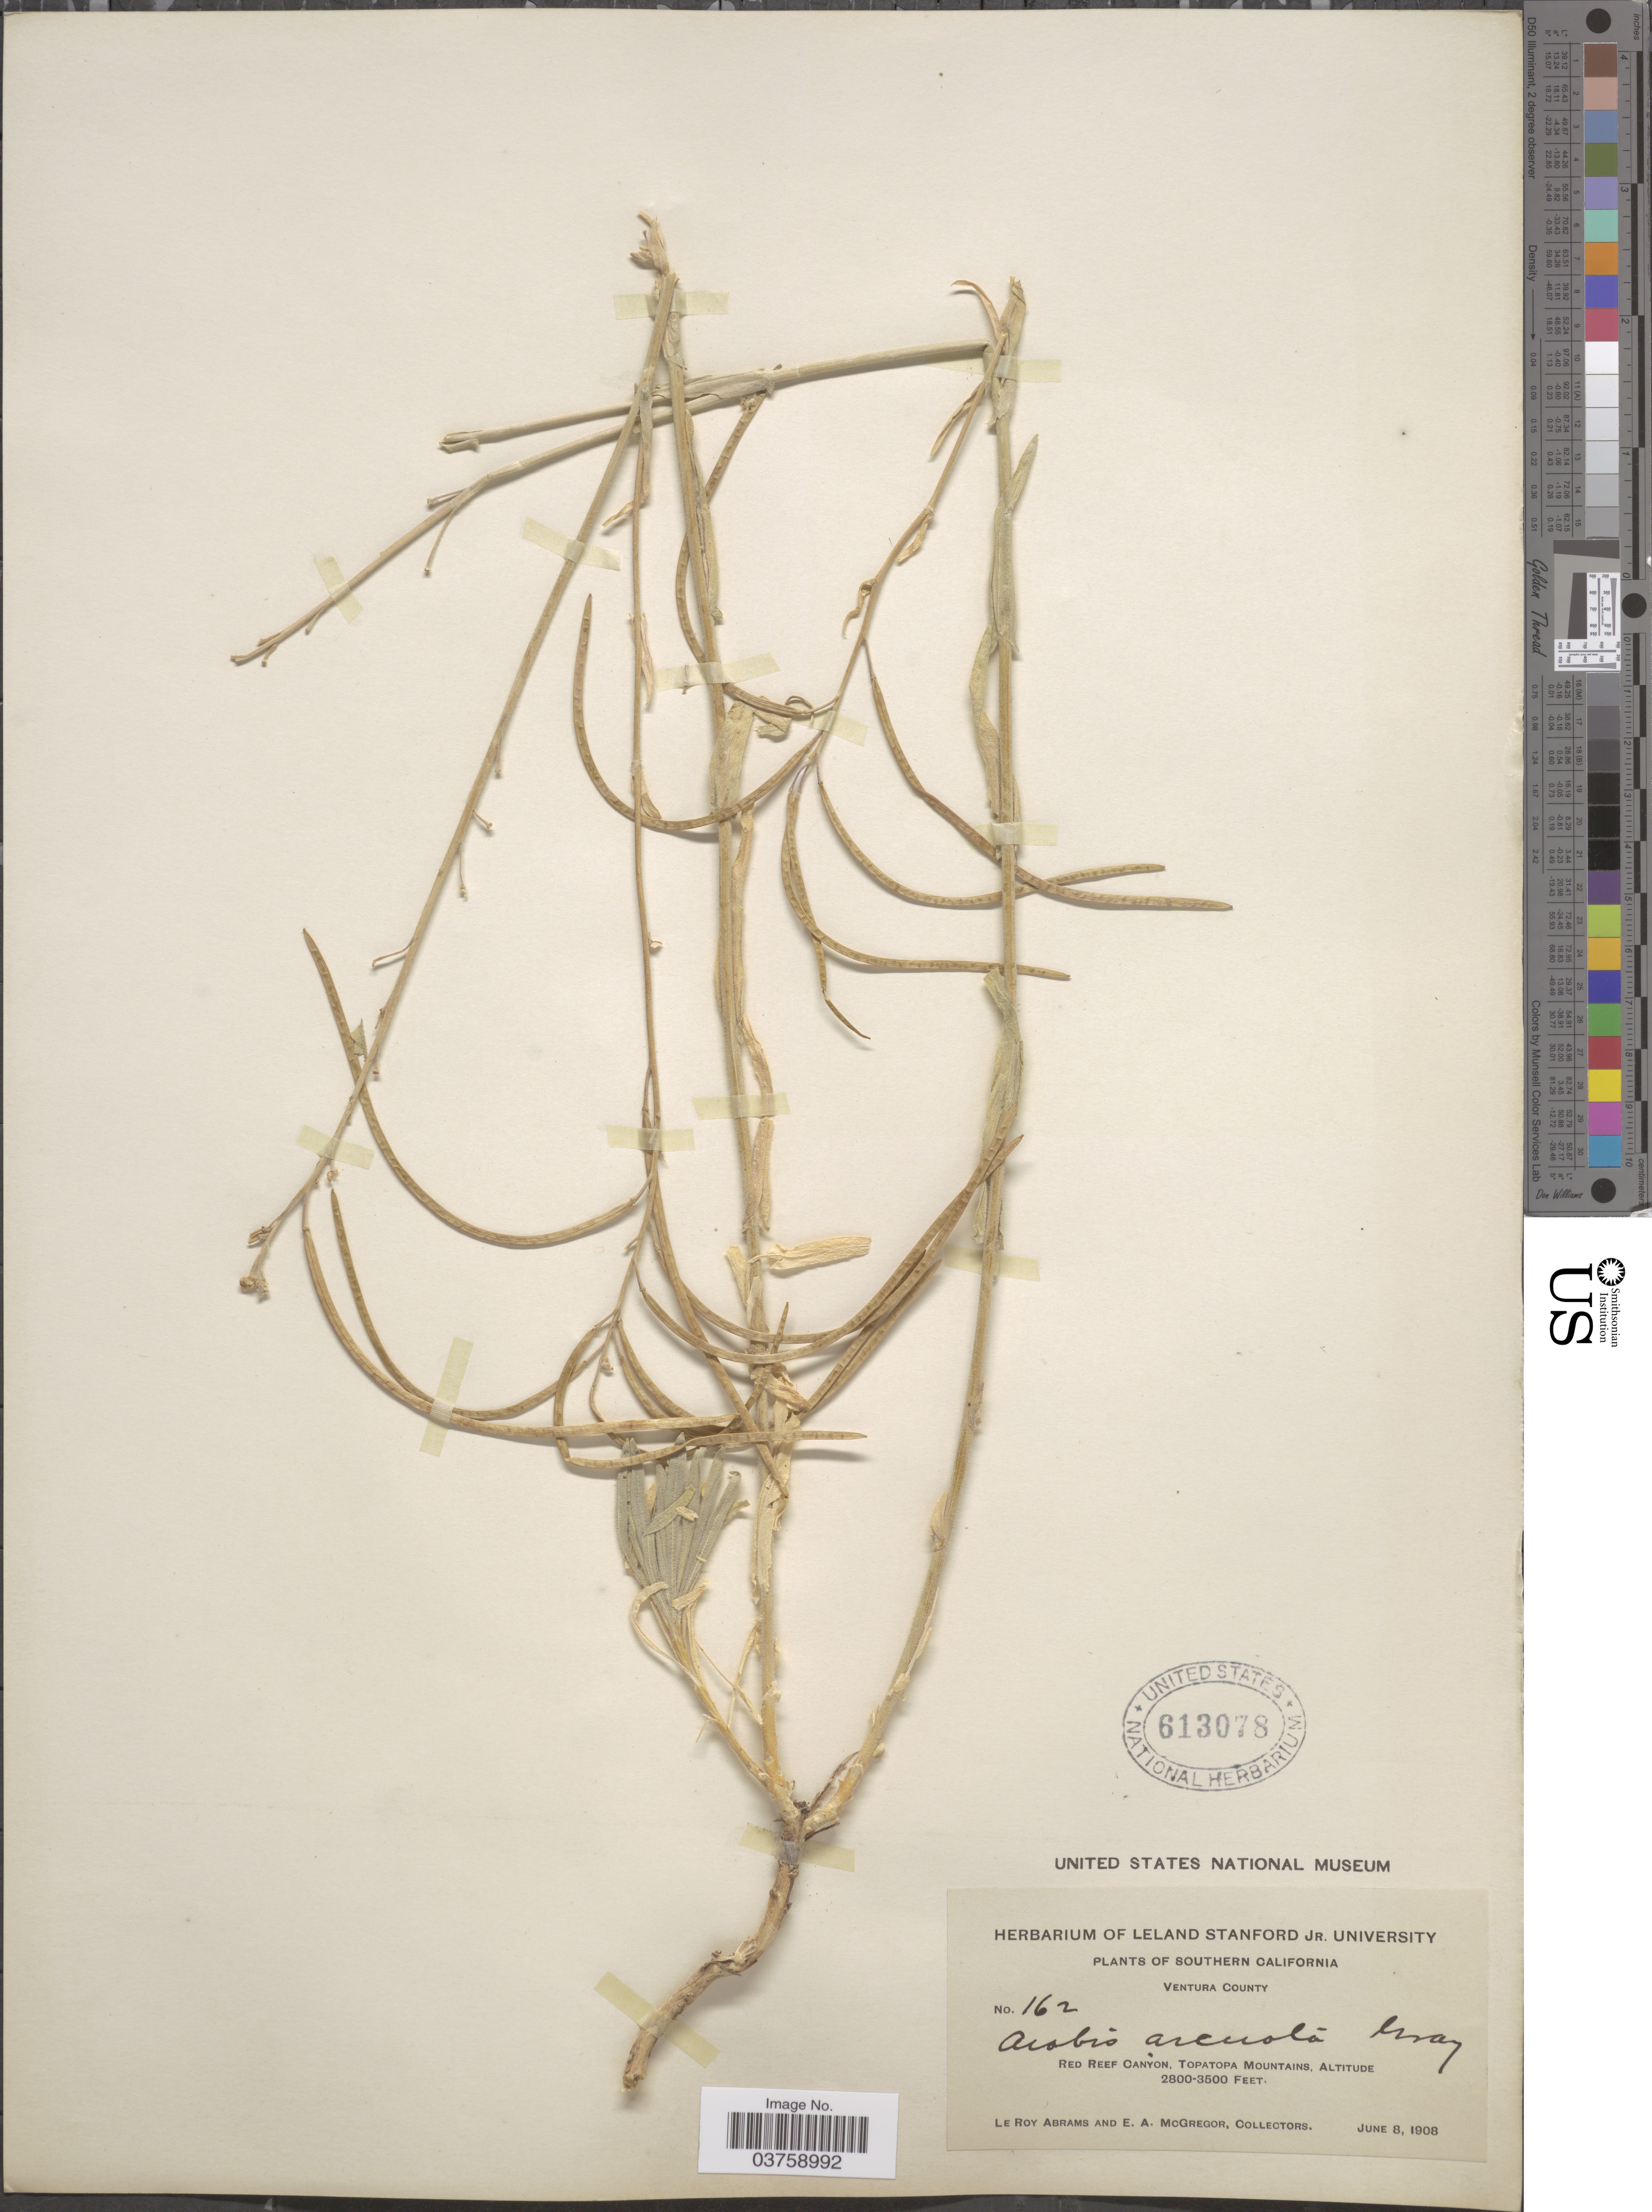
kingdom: Plantae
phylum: Tracheophyta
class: Magnoliopsida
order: Brassicales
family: Brassicaceae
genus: Arabis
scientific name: Arabis sparsiflora var. arcuata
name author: (Nutt.) Rollins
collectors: L. Abrams & E. A. McGregor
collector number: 162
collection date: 1908-06-08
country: United States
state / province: California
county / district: Ventura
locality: Southern California. Ventura County. Red Reef Canyon, Topatopa Mountains.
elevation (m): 853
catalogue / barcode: US 613078